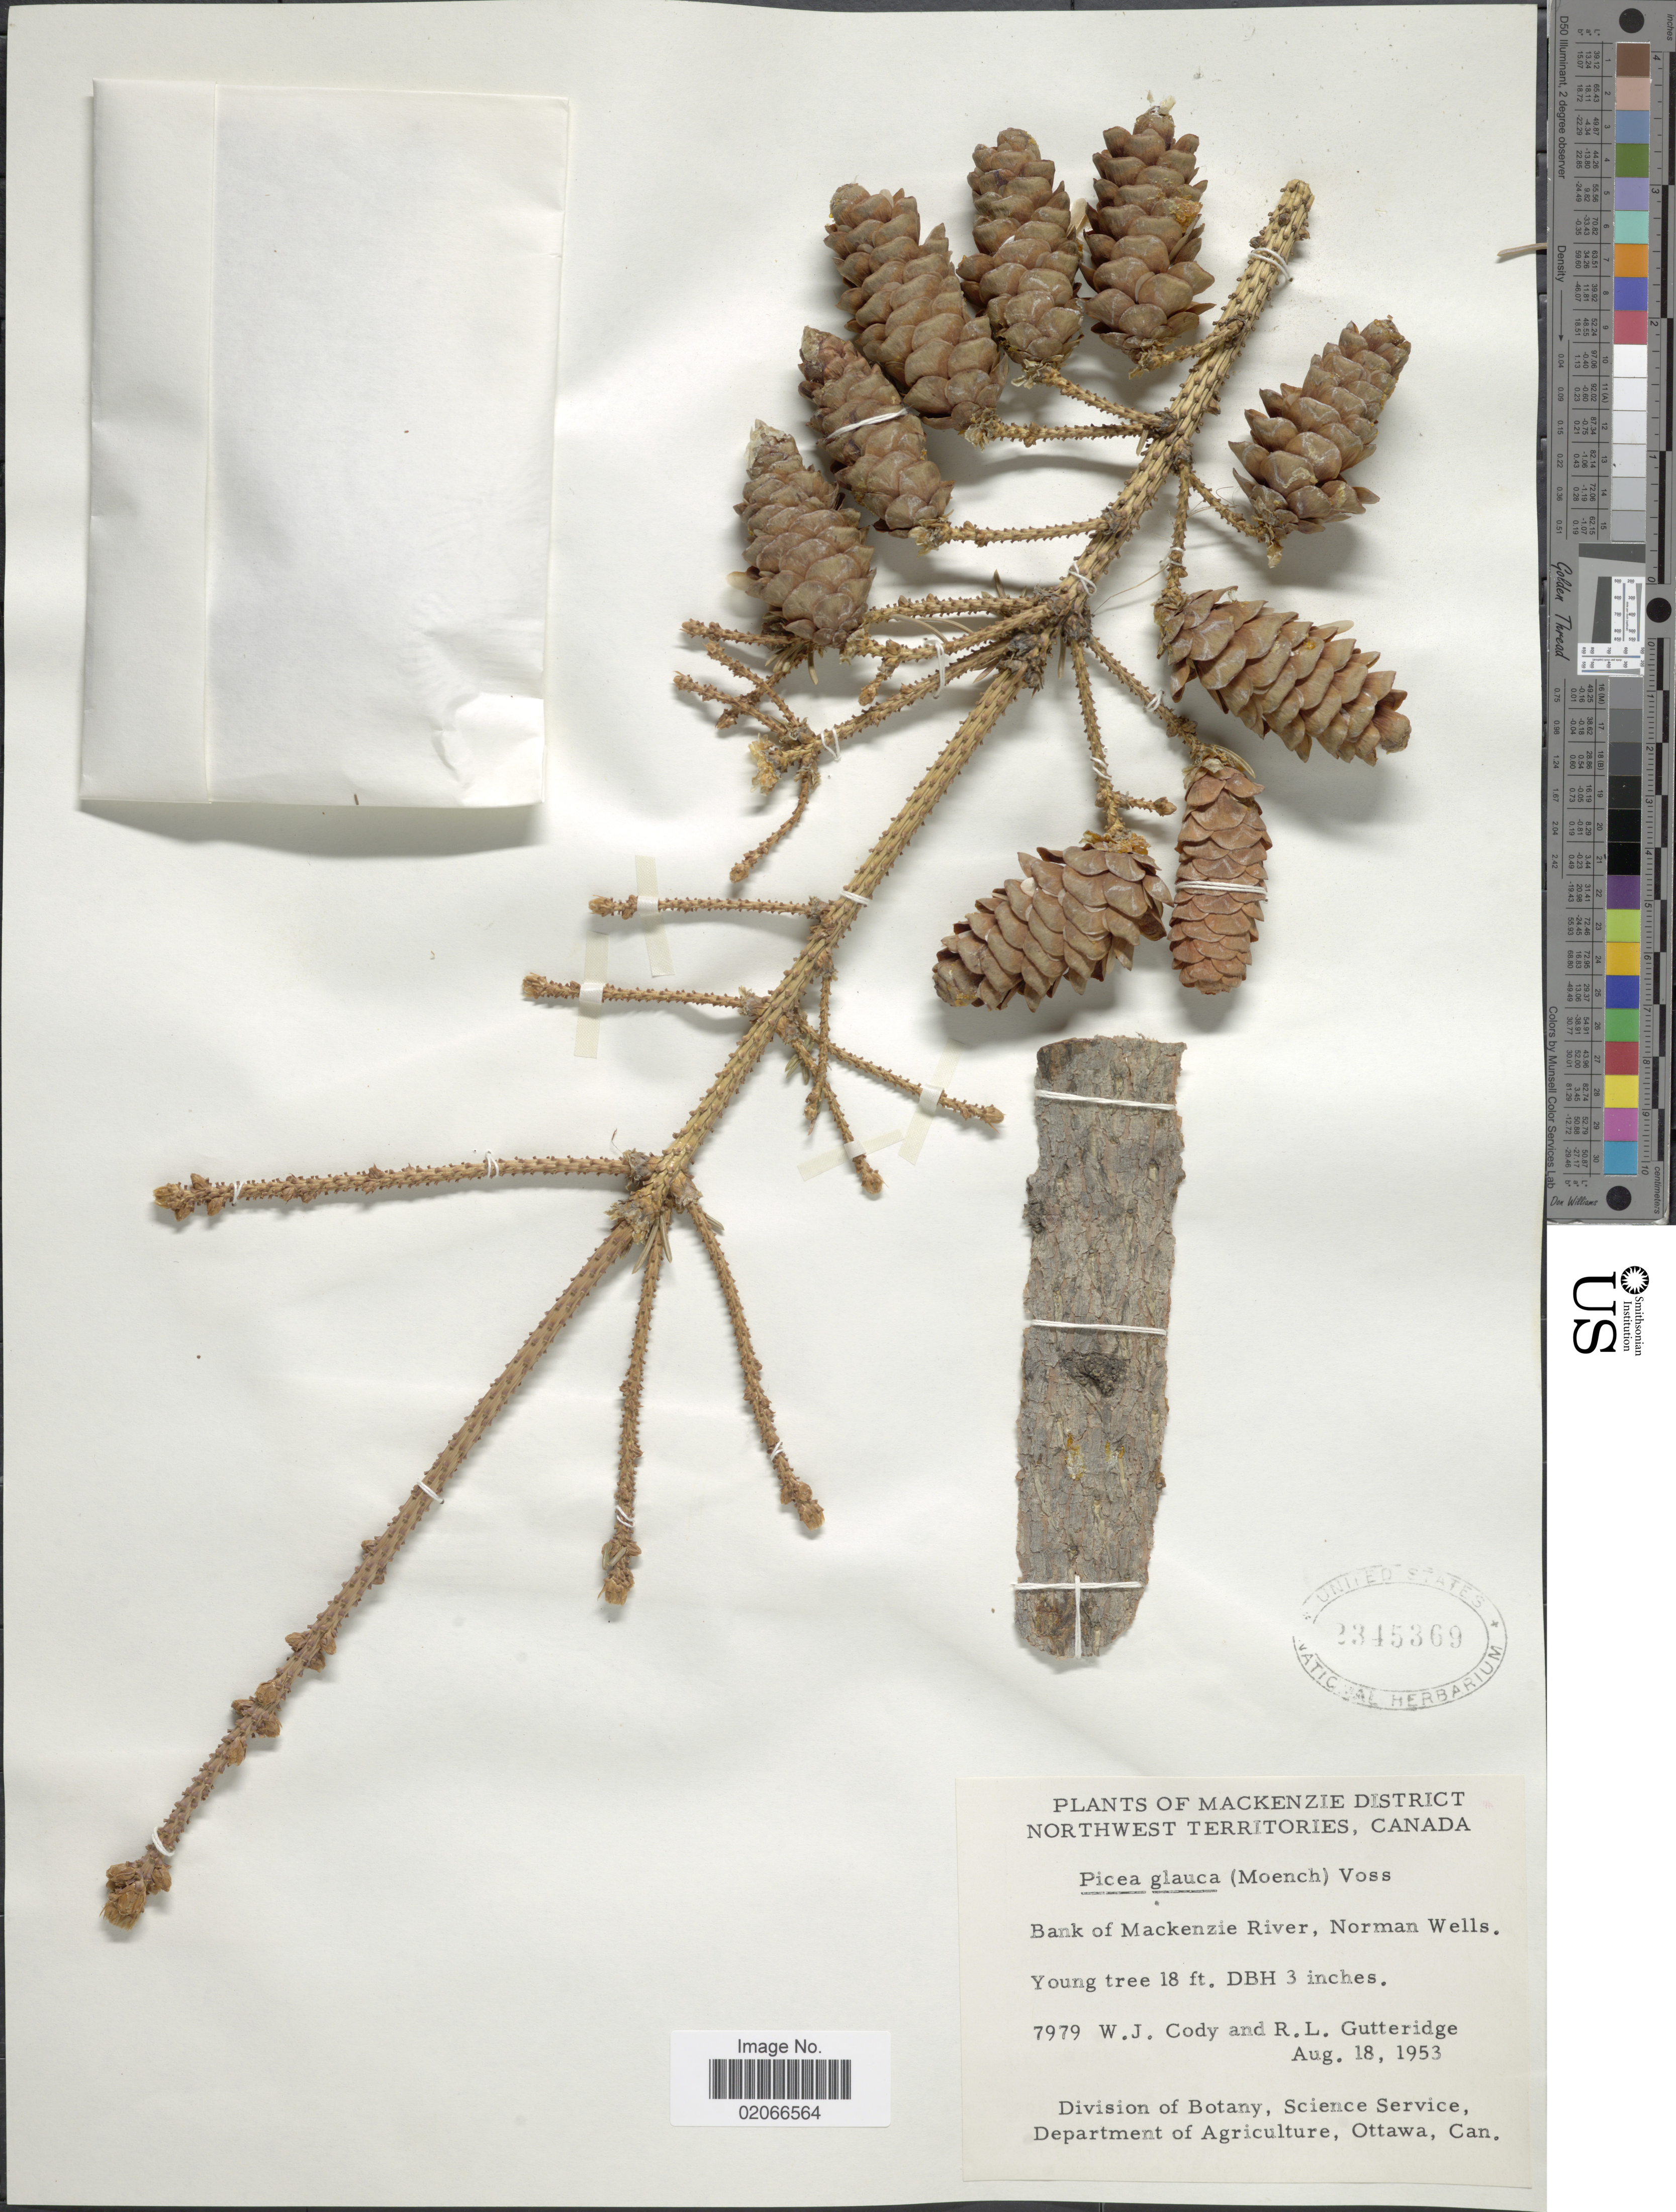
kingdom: Plantae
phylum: Tracheophyta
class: Pinopsida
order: Pinales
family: Pinaceae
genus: Picea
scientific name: Picea glauca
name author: (Moench) Voss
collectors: W. Cody & R. Gutteridge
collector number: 7979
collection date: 1953-08-18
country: Canada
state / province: Northwest Territories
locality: Mackenzie District, Bank of Mackenzie River, Norman Wells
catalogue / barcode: US 2345369